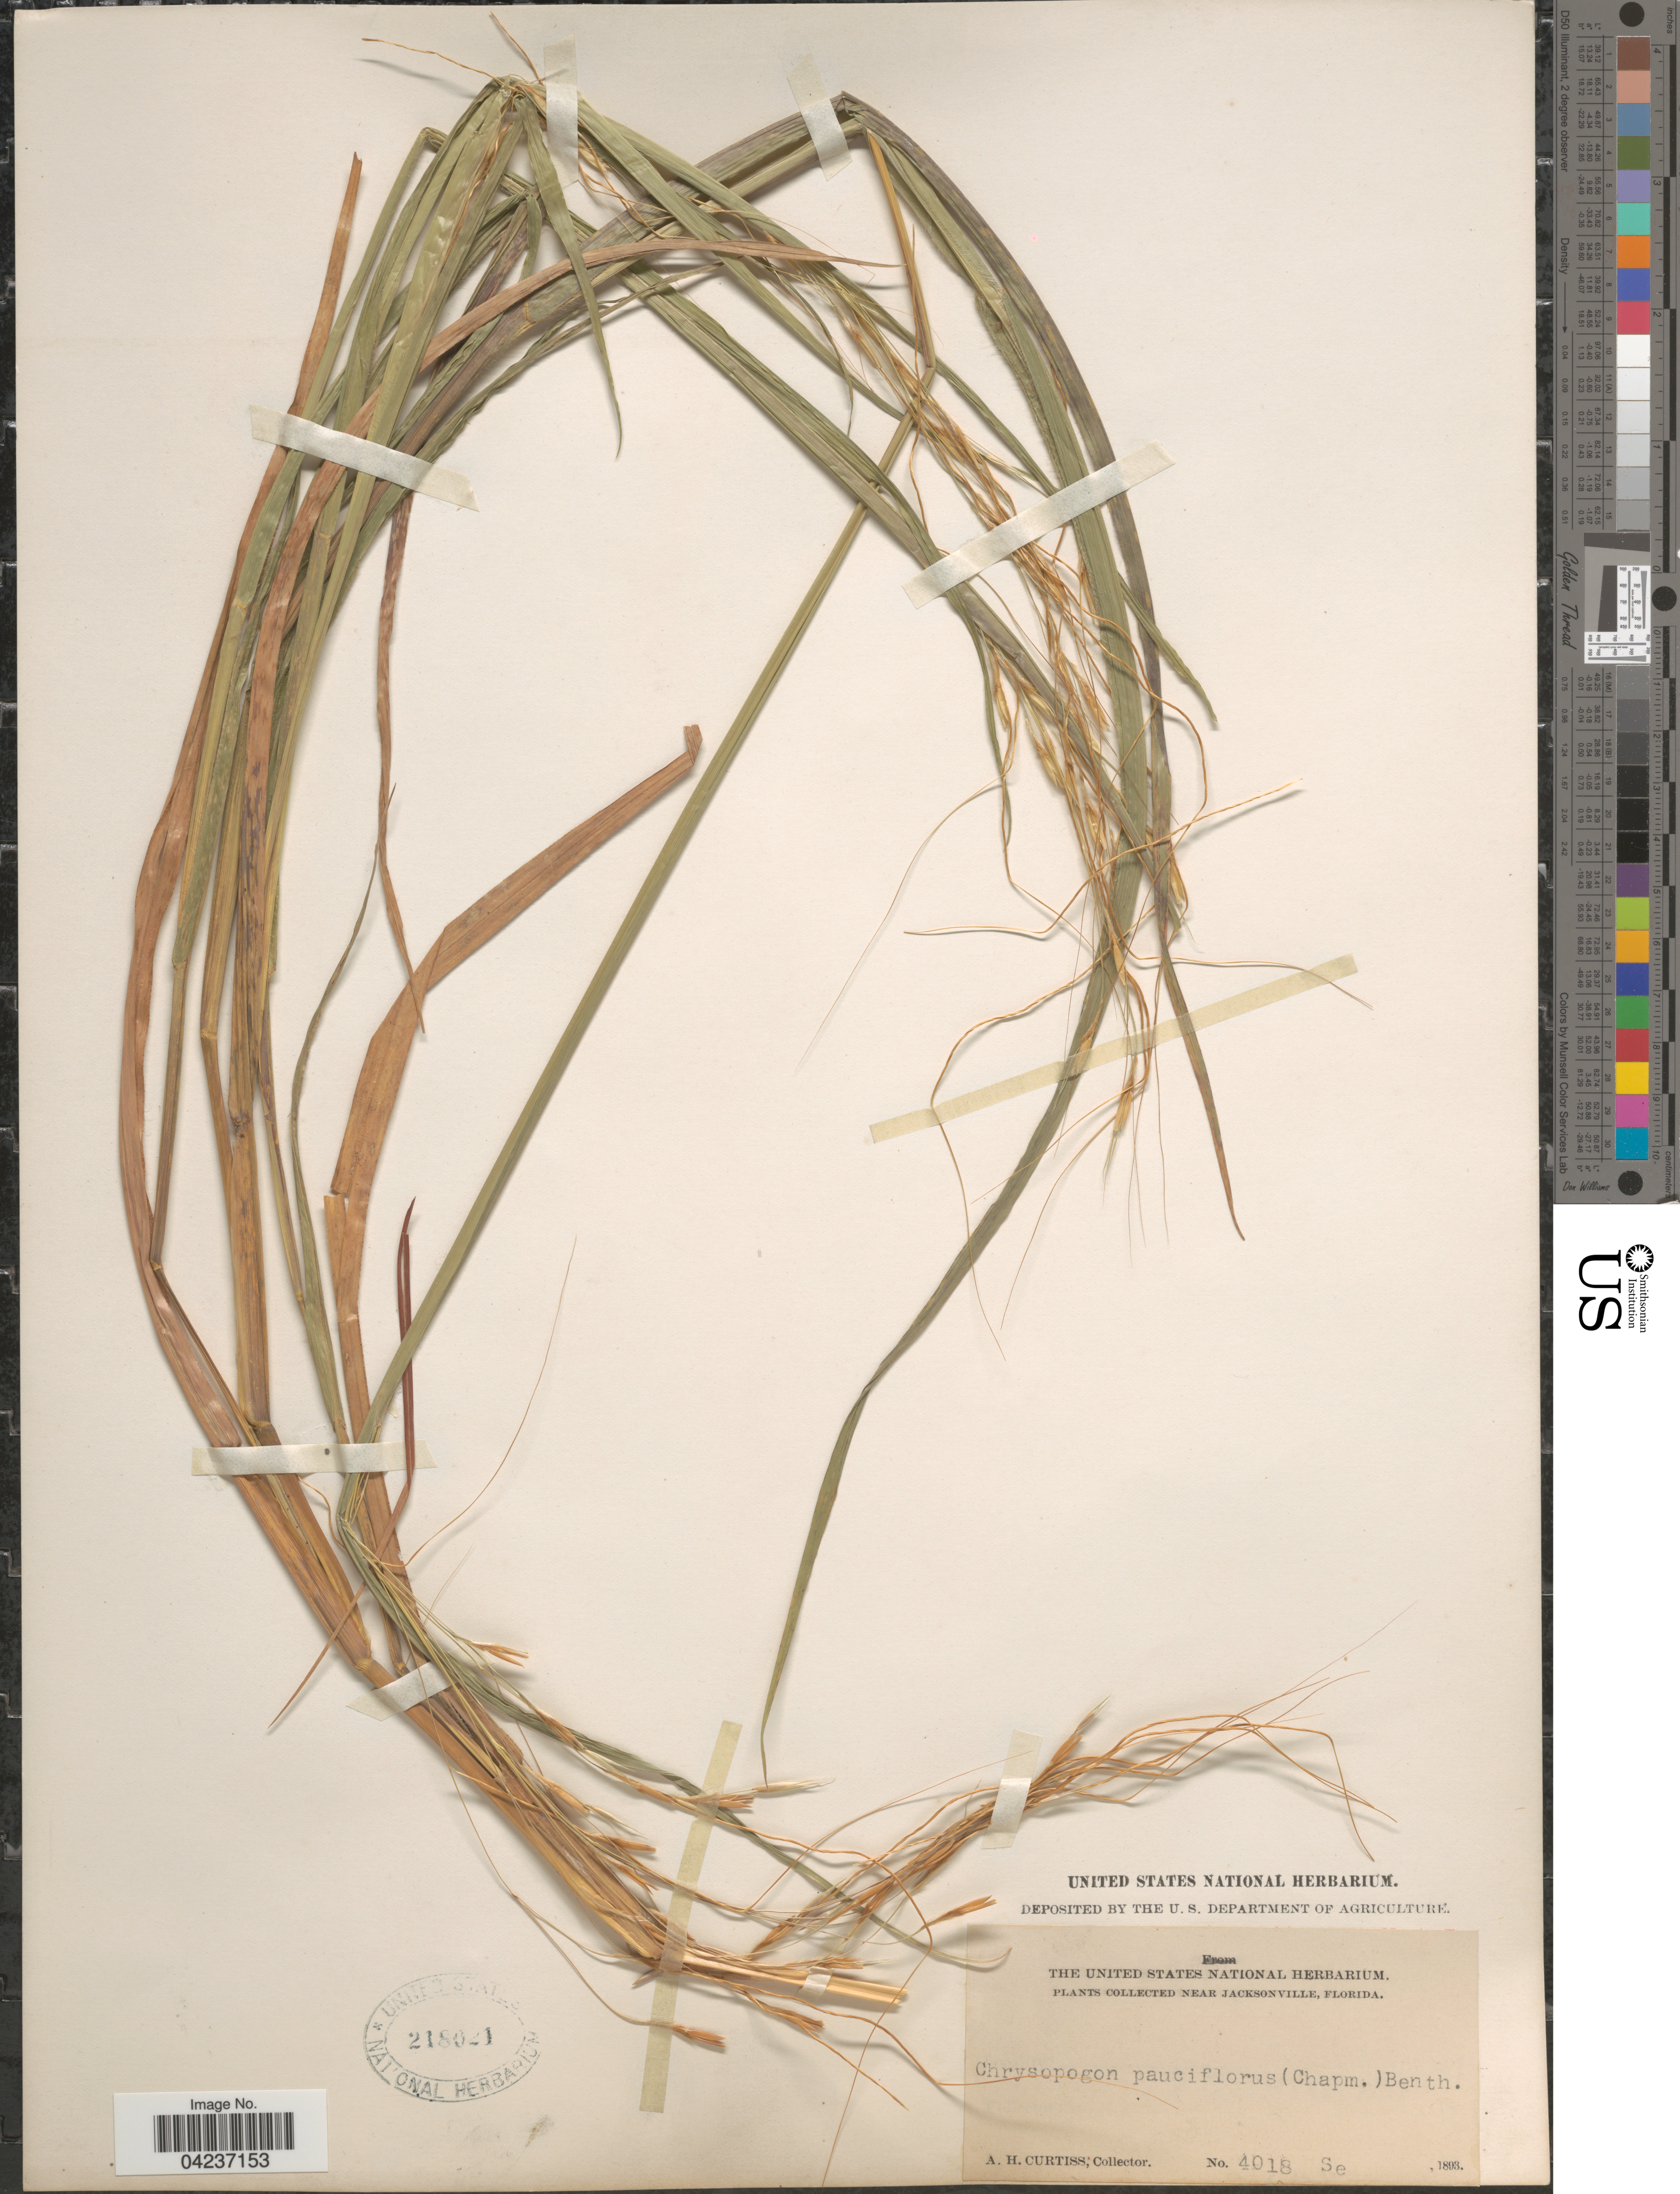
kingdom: Plantae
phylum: Tracheophyta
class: Liliopsida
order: Poales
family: Poaceae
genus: Chrysopogon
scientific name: Chrysopogon pauciflorus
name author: (Chapm.) Benth. ex Vasey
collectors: A. H. Curtiss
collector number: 4018 Se?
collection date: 1893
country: United States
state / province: Florida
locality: Near Jacksonville.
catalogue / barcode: US 218021